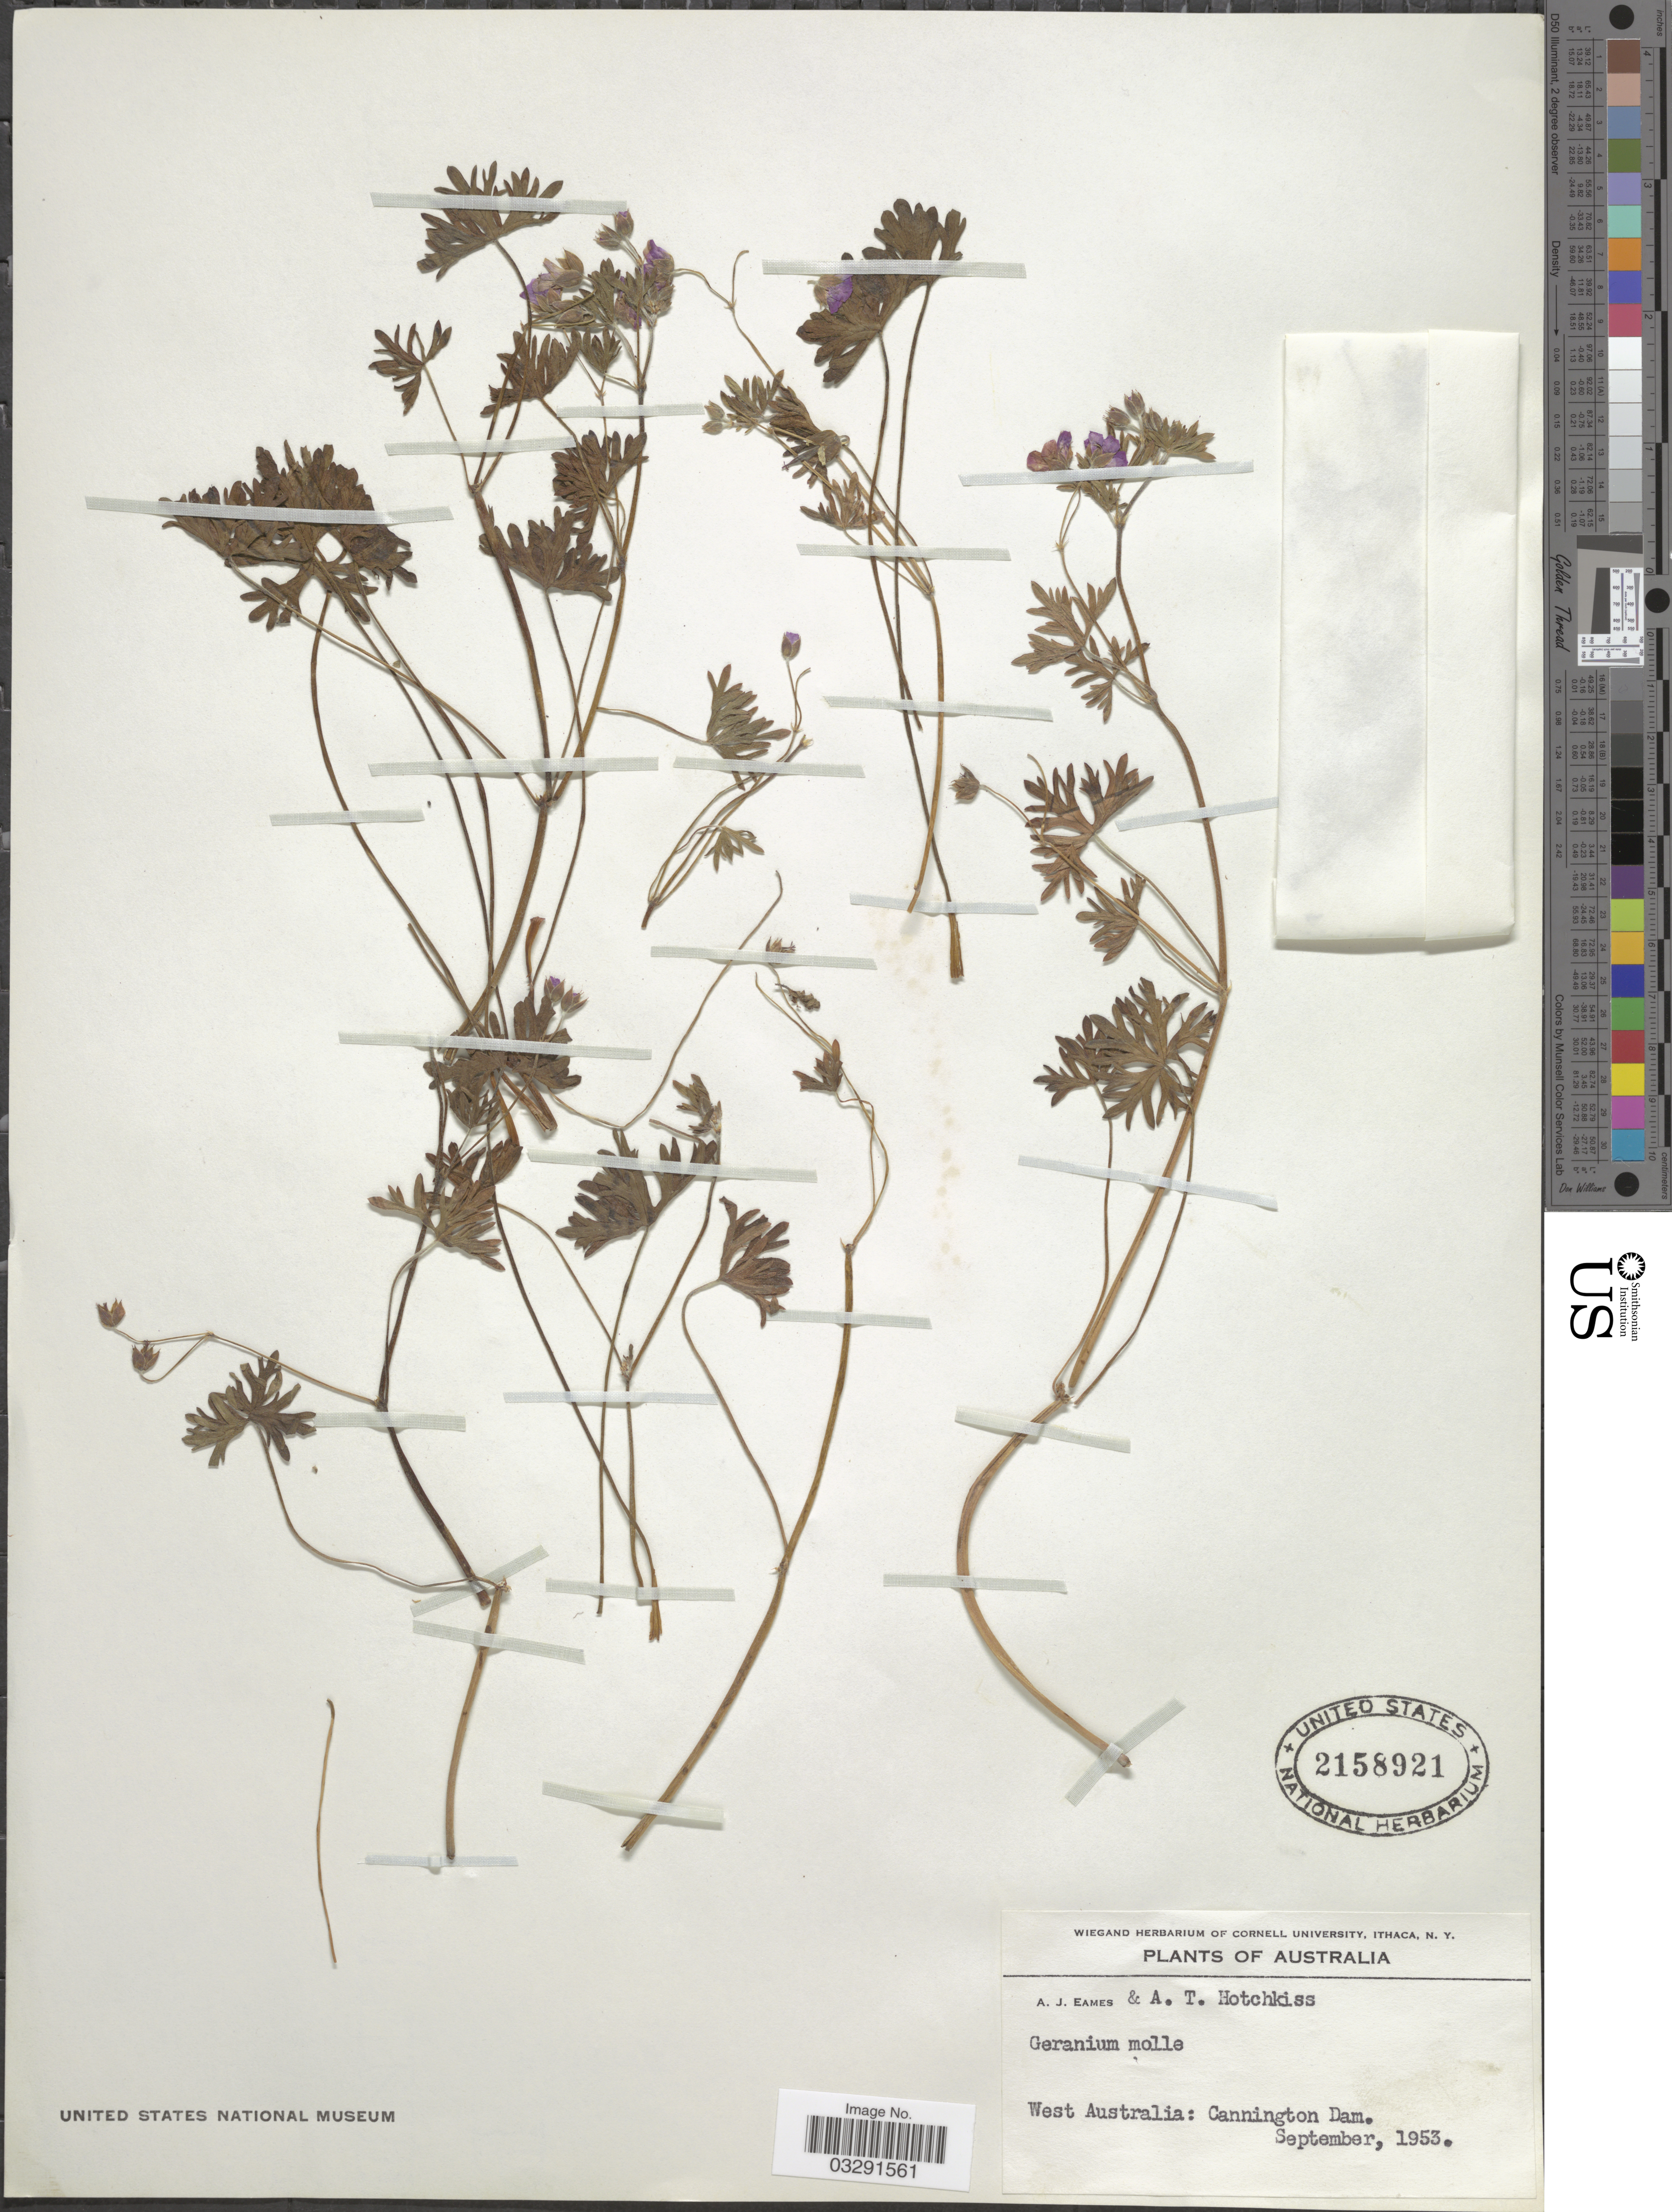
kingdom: Plantae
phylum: Tracheophyta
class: Magnoliopsida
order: Geraniales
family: Geraniaceae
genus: Geranium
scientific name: Geranium molle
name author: L.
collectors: A. J. Eames & A. Hotchkiss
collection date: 1953-09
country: Australia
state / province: Western Australia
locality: West Australia: Cannington Dam.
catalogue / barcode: US 2158921